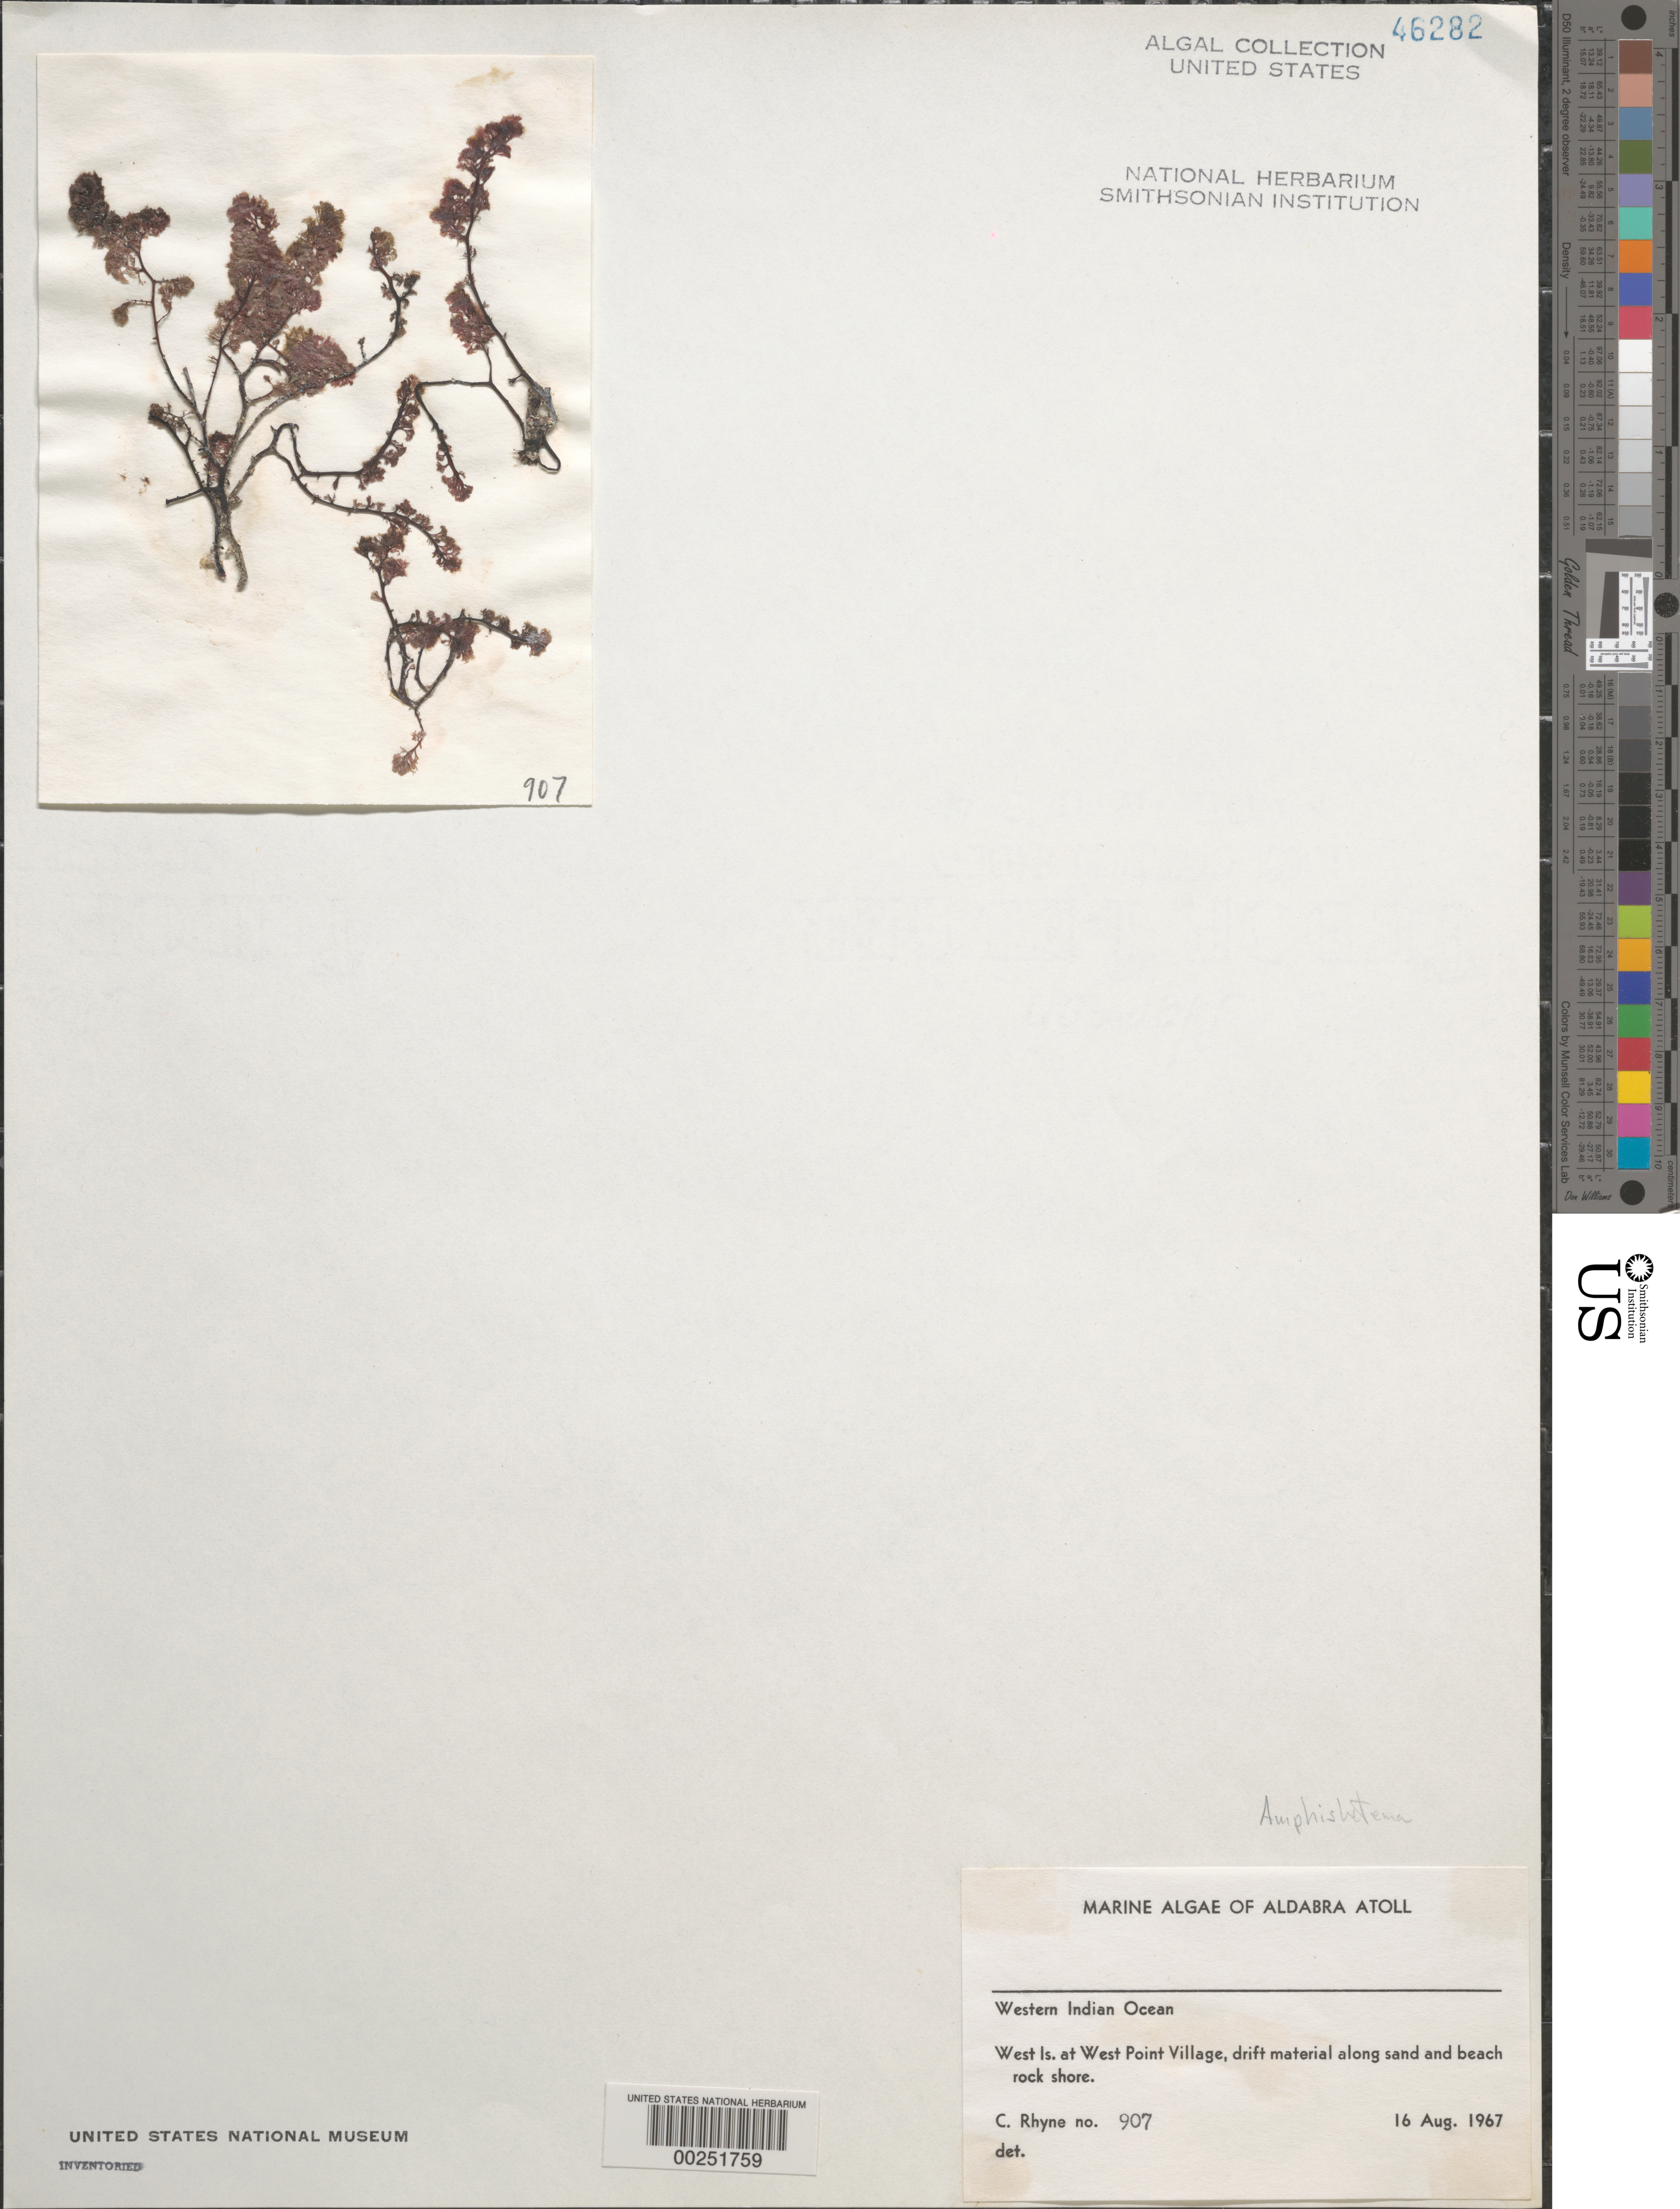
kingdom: Plantae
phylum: Rhodophyta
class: Florideophyceae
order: Ceramiales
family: Dasyaceae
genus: Amphisbetema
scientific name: Amphisbetema sp.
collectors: C. Rhyne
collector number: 907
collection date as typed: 16 Aug 1967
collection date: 1967-08-16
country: Seychelles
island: Aldabra Atoll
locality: West Islet, West Point Village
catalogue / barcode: US 46282